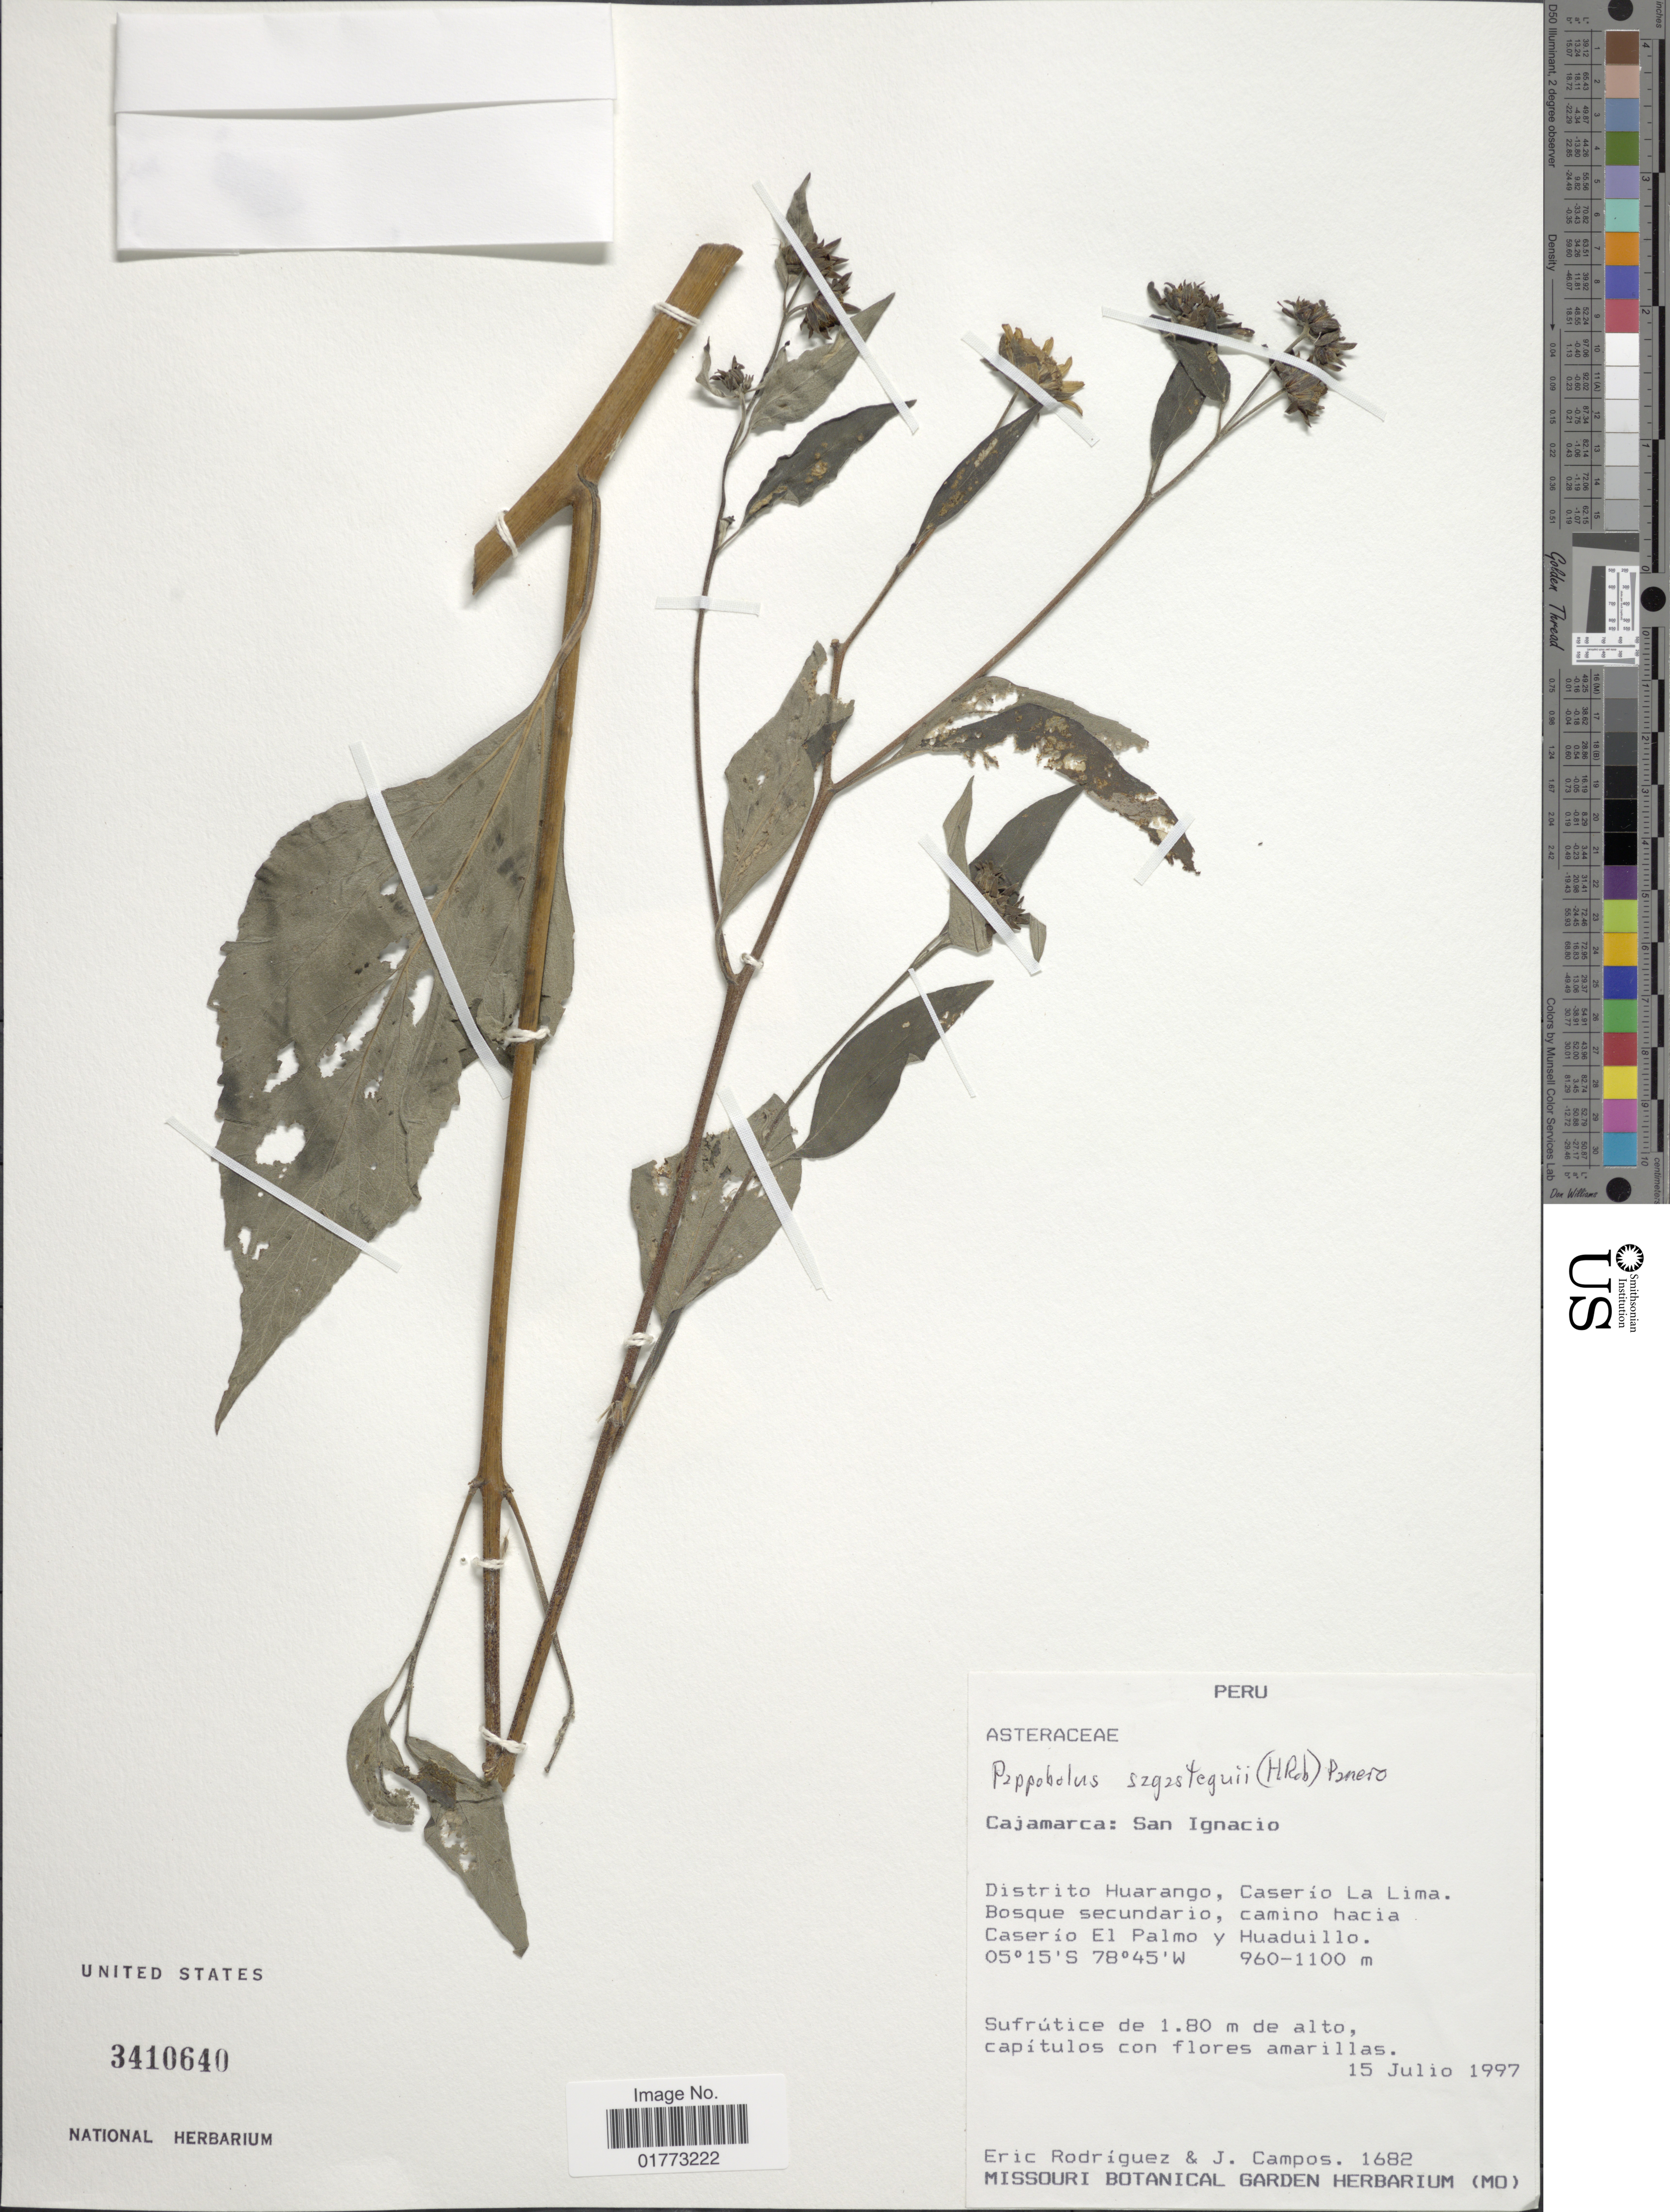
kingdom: Plantae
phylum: Tracheophyta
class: Magnoliopsida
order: Asterales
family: Asteraceae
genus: Pappobolus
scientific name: Pappobolus sagasteguii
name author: (H. Rob.) Panero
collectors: E. Rodriguez & J. Campos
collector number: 1682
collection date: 1997-07-15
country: Peru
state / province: Cajamarca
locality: San Ignacio, Distrito Huarango, Caserio La Lima, Bosque secundario, camino hacia Caserio El Palmo y Huaduillo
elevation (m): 960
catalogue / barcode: US 3410640